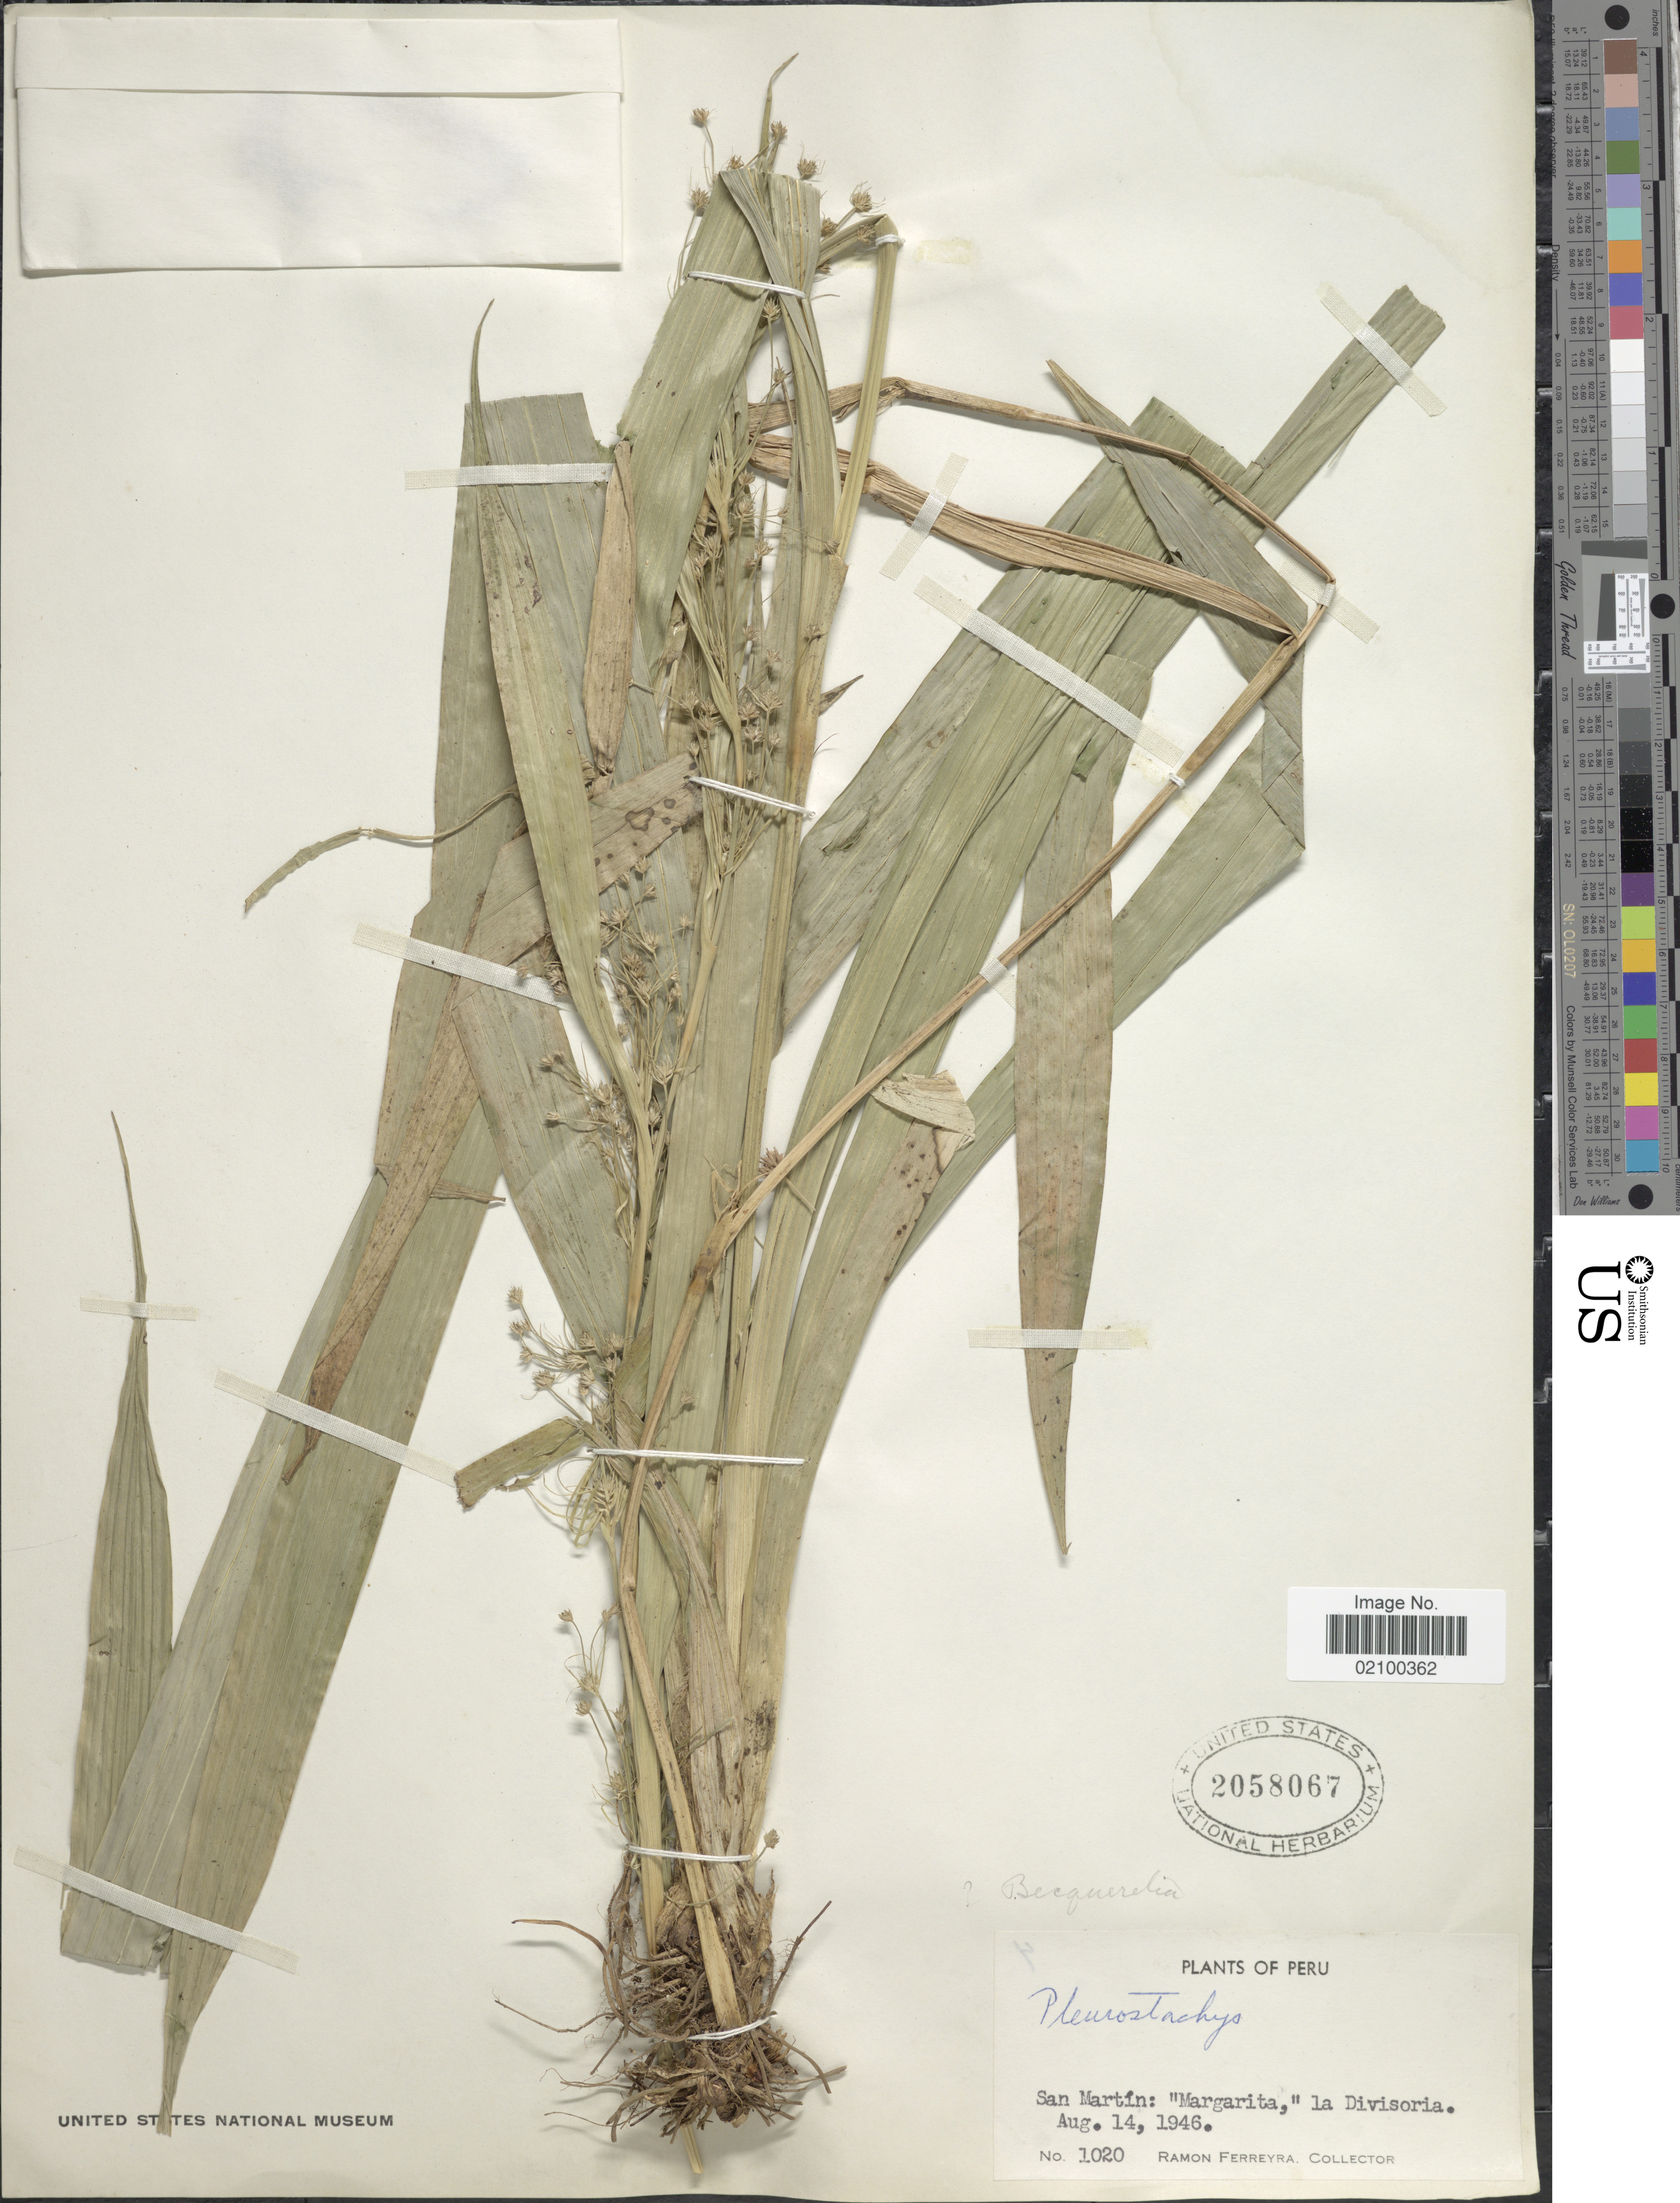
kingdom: Plantae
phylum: Tracheophyta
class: Liliopsida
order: Poales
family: Cyperaceae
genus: Becquerelia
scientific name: Becquerelia sp.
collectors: R. A. Ferreyra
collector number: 1020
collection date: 1946-08-14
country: Peru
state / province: San Martín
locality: Margarita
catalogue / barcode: US 2058067